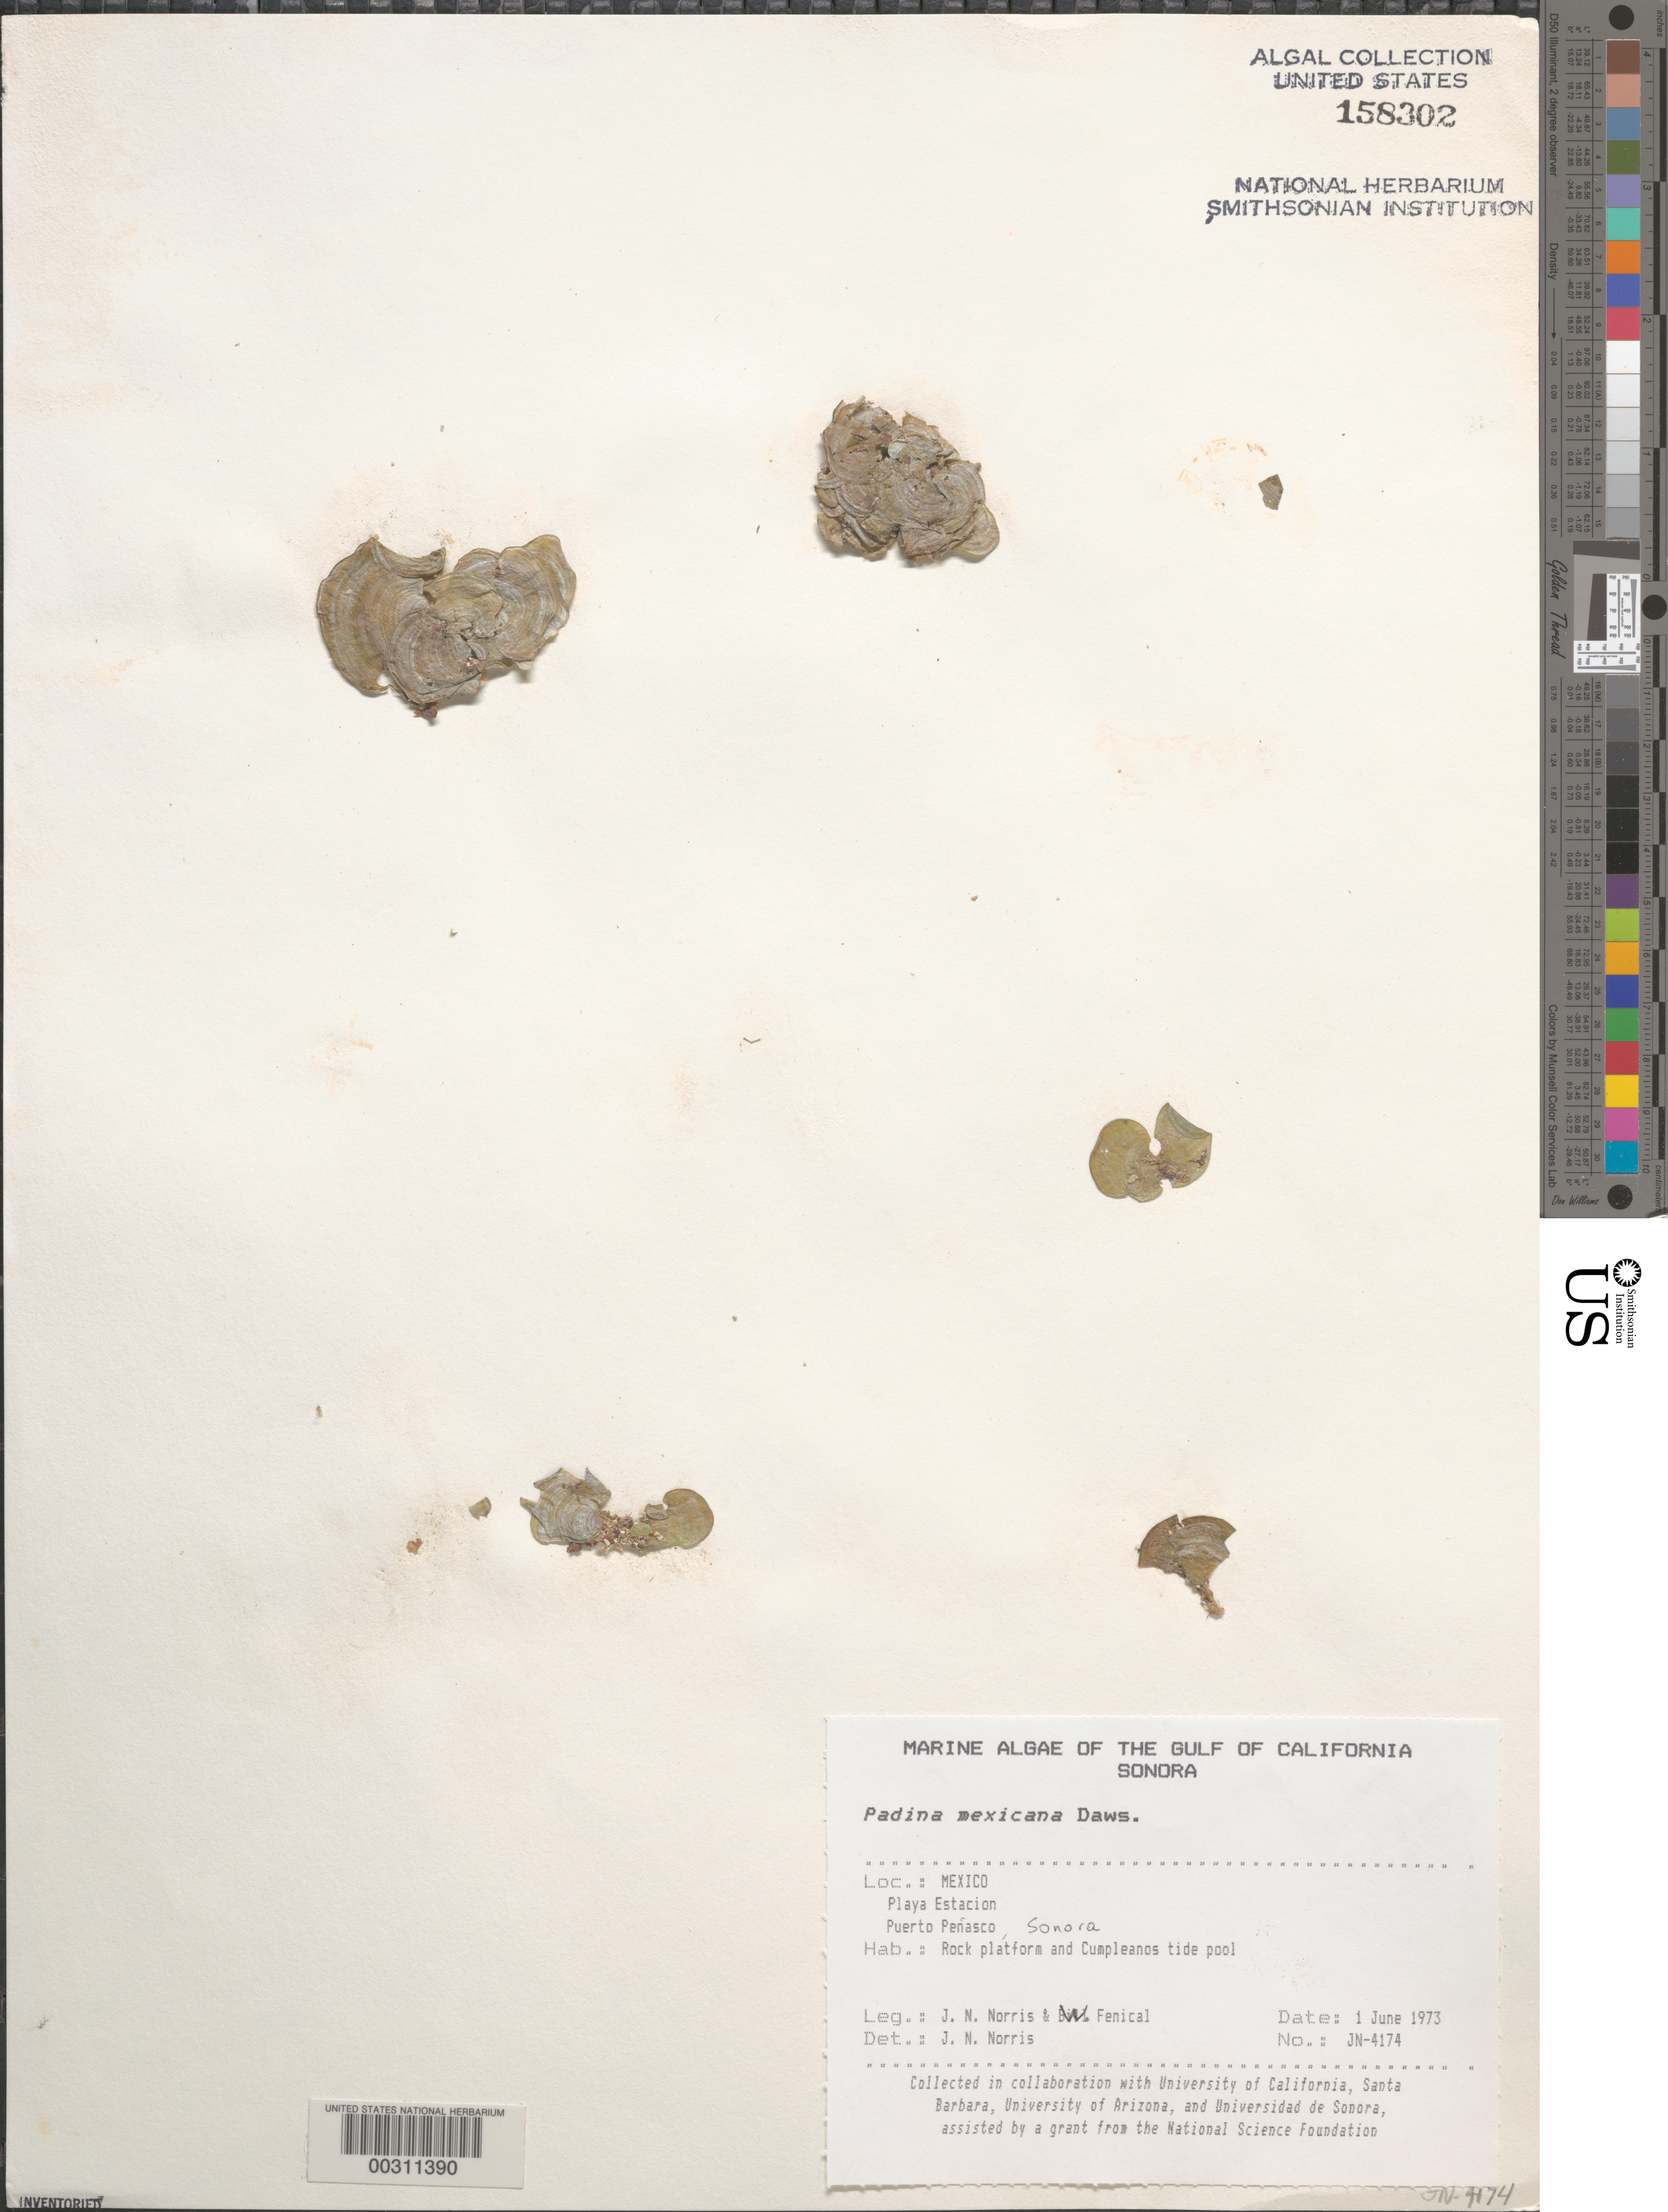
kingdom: Chromista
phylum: Ochrophyta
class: Phaeophyceae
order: Dictyotales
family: Dictyotaceae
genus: Padina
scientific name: Padina mexicana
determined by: Norris, James N.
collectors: J. N. Norris & W. Fenical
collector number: JN-4174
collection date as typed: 01 Jan 1973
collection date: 1973-01-01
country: Mexico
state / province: Sonora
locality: Playa Estacion, Puerto Penasco, Cumpleanos tide pool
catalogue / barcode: US 158302